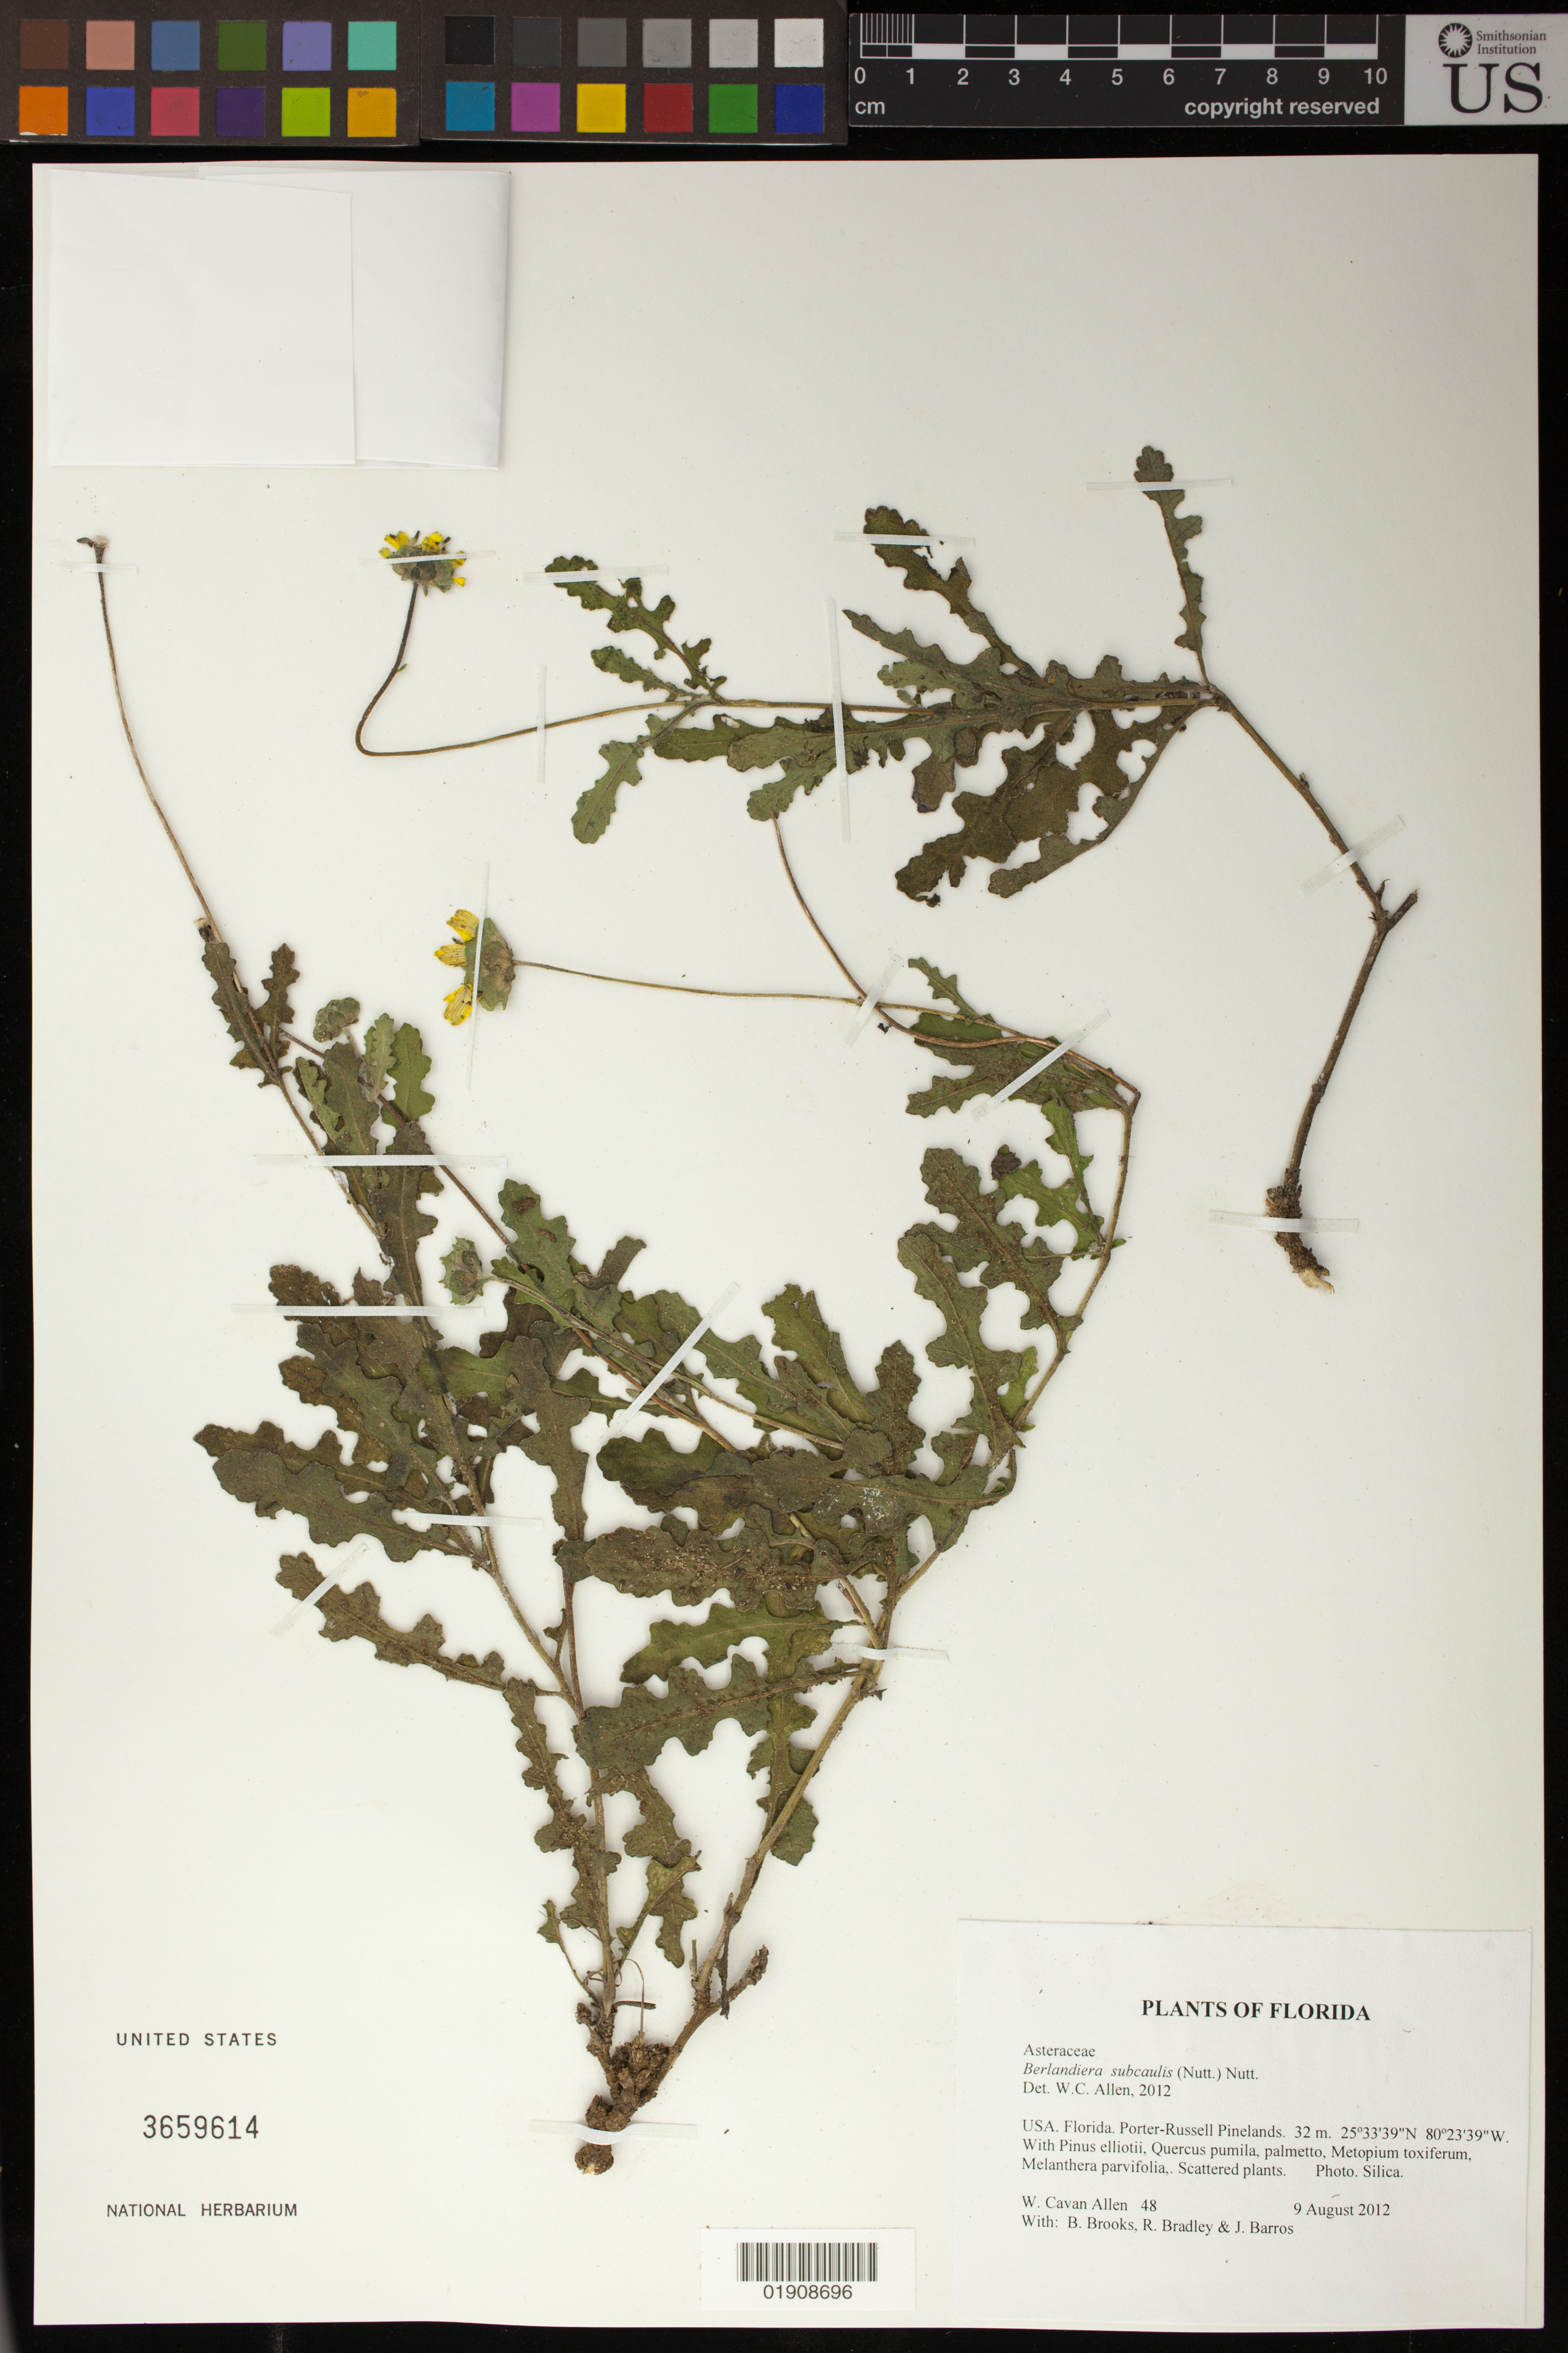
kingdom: Plantae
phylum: Tracheophyta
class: Magnoliopsida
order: Asterales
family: Asteraceae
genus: Berlandiera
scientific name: Berlandiera subacaulis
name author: Nutt.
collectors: W. C. Allen, B. Brooks, R. Bradley & J. Barros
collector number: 48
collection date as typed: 9 August 2012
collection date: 2012-08-09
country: United States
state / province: Florida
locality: Porter-Russell Pinelands.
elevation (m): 32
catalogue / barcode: US 3659614